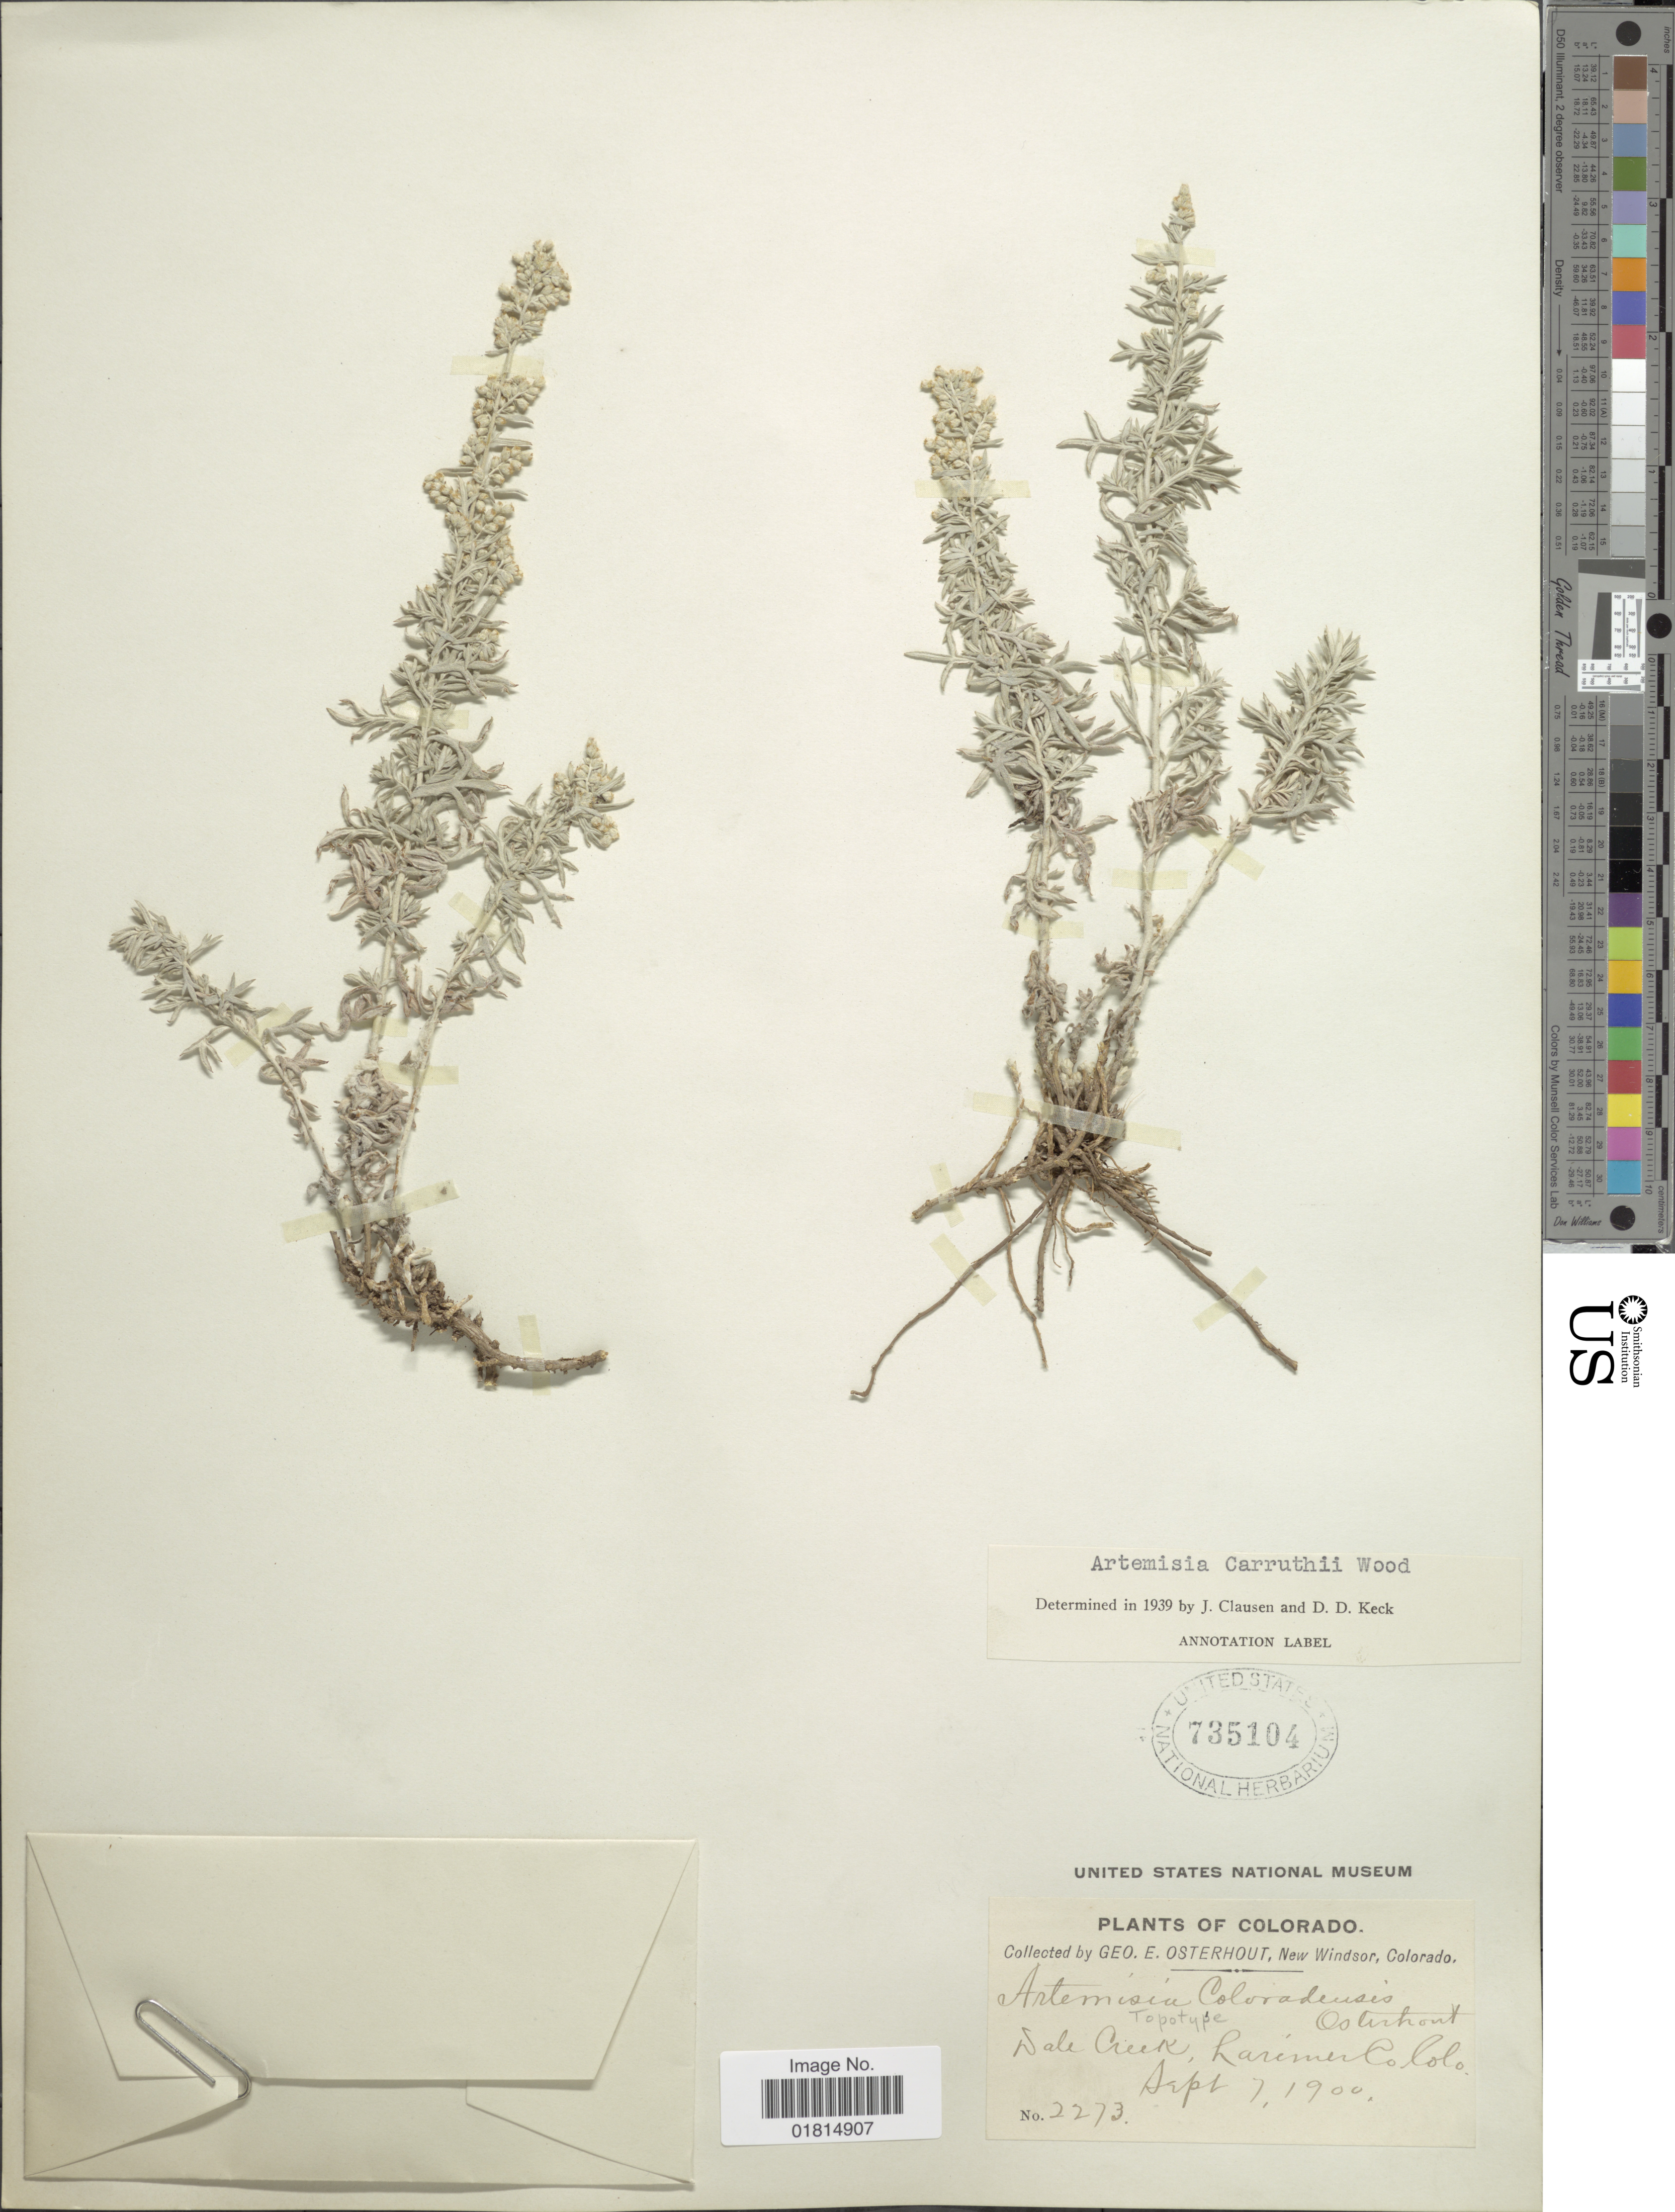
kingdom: Plantae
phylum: Tracheophyta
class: Magnoliopsida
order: Asterales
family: Asteraceae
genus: Artemisia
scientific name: Artemisia carruthii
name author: Alph. Wood ex Carruth.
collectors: G. Osterhout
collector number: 2273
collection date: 1900-09-07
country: United States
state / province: Colorado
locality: Sale Creek, Larimer Co. Colo.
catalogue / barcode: US 735104